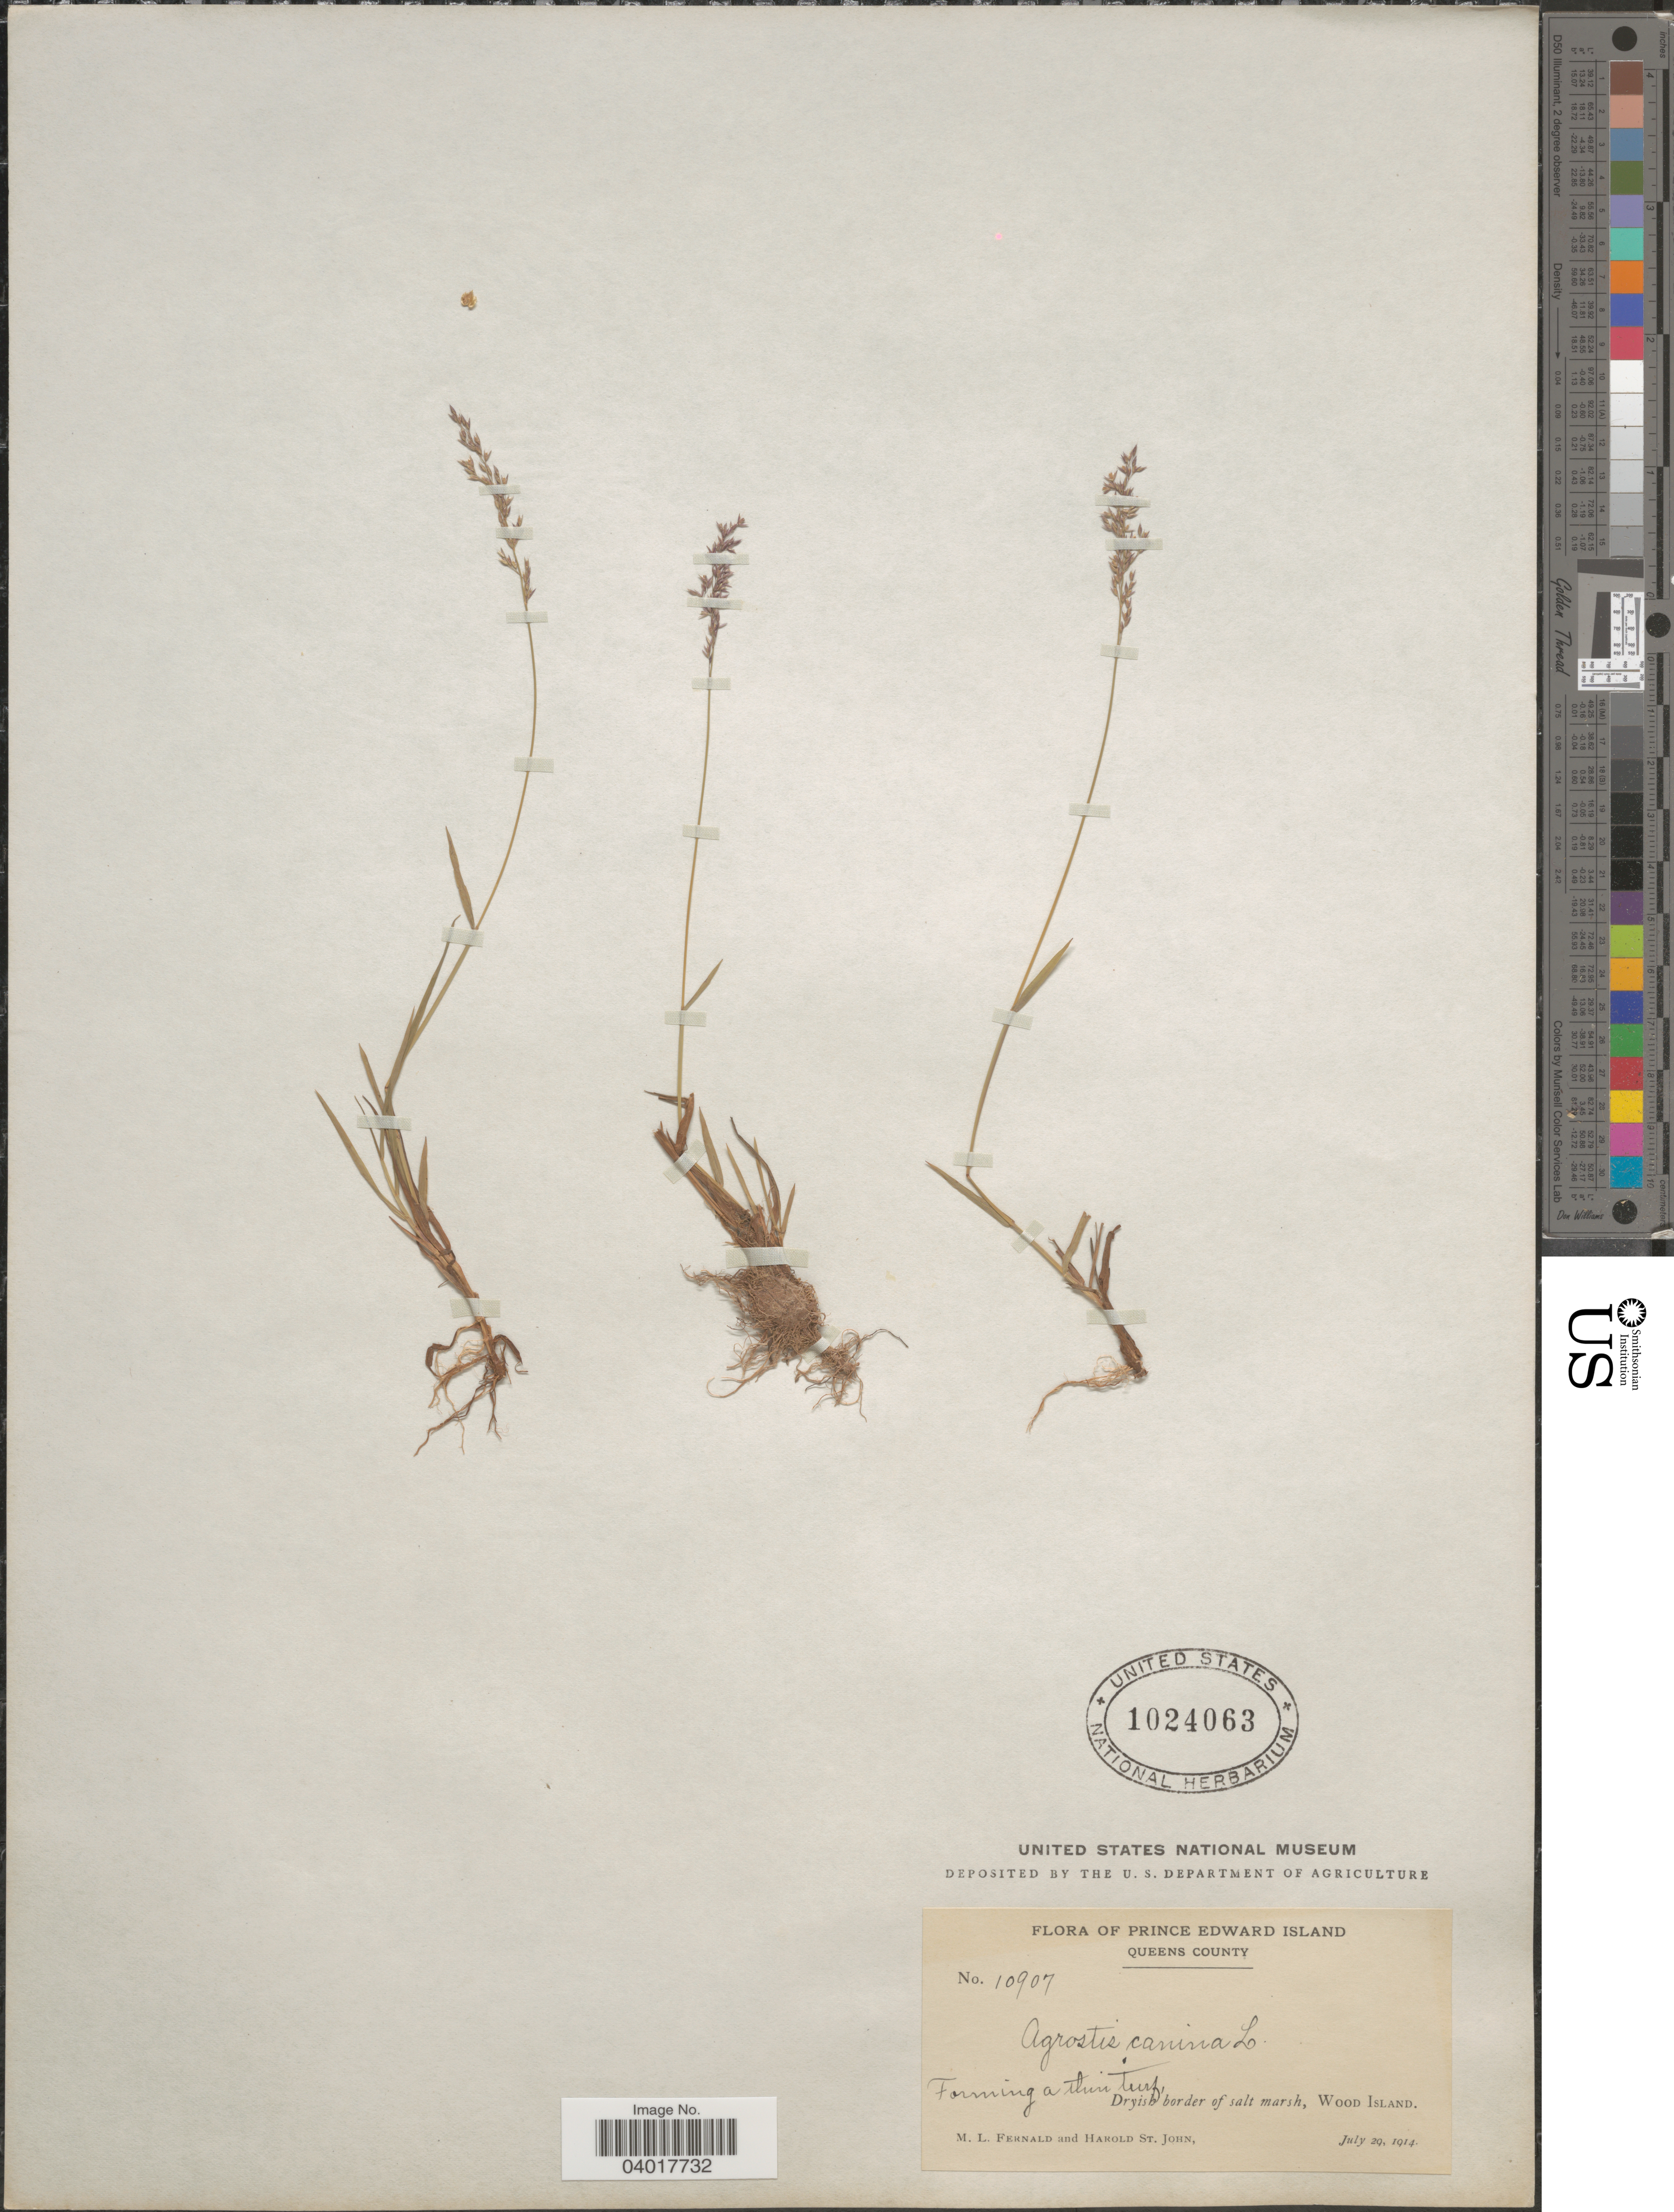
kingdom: Plantae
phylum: Tracheophyta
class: Liliopsida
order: Poales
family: Poaceae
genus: Agrostis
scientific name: Agrostis canina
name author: L.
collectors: M. L. Fernald & H. St. John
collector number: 10907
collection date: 1914-07-29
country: Canada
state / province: Prince Edward Island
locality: Queens County. Dryish border of salt marsh, Wood Island.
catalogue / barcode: US 1024063